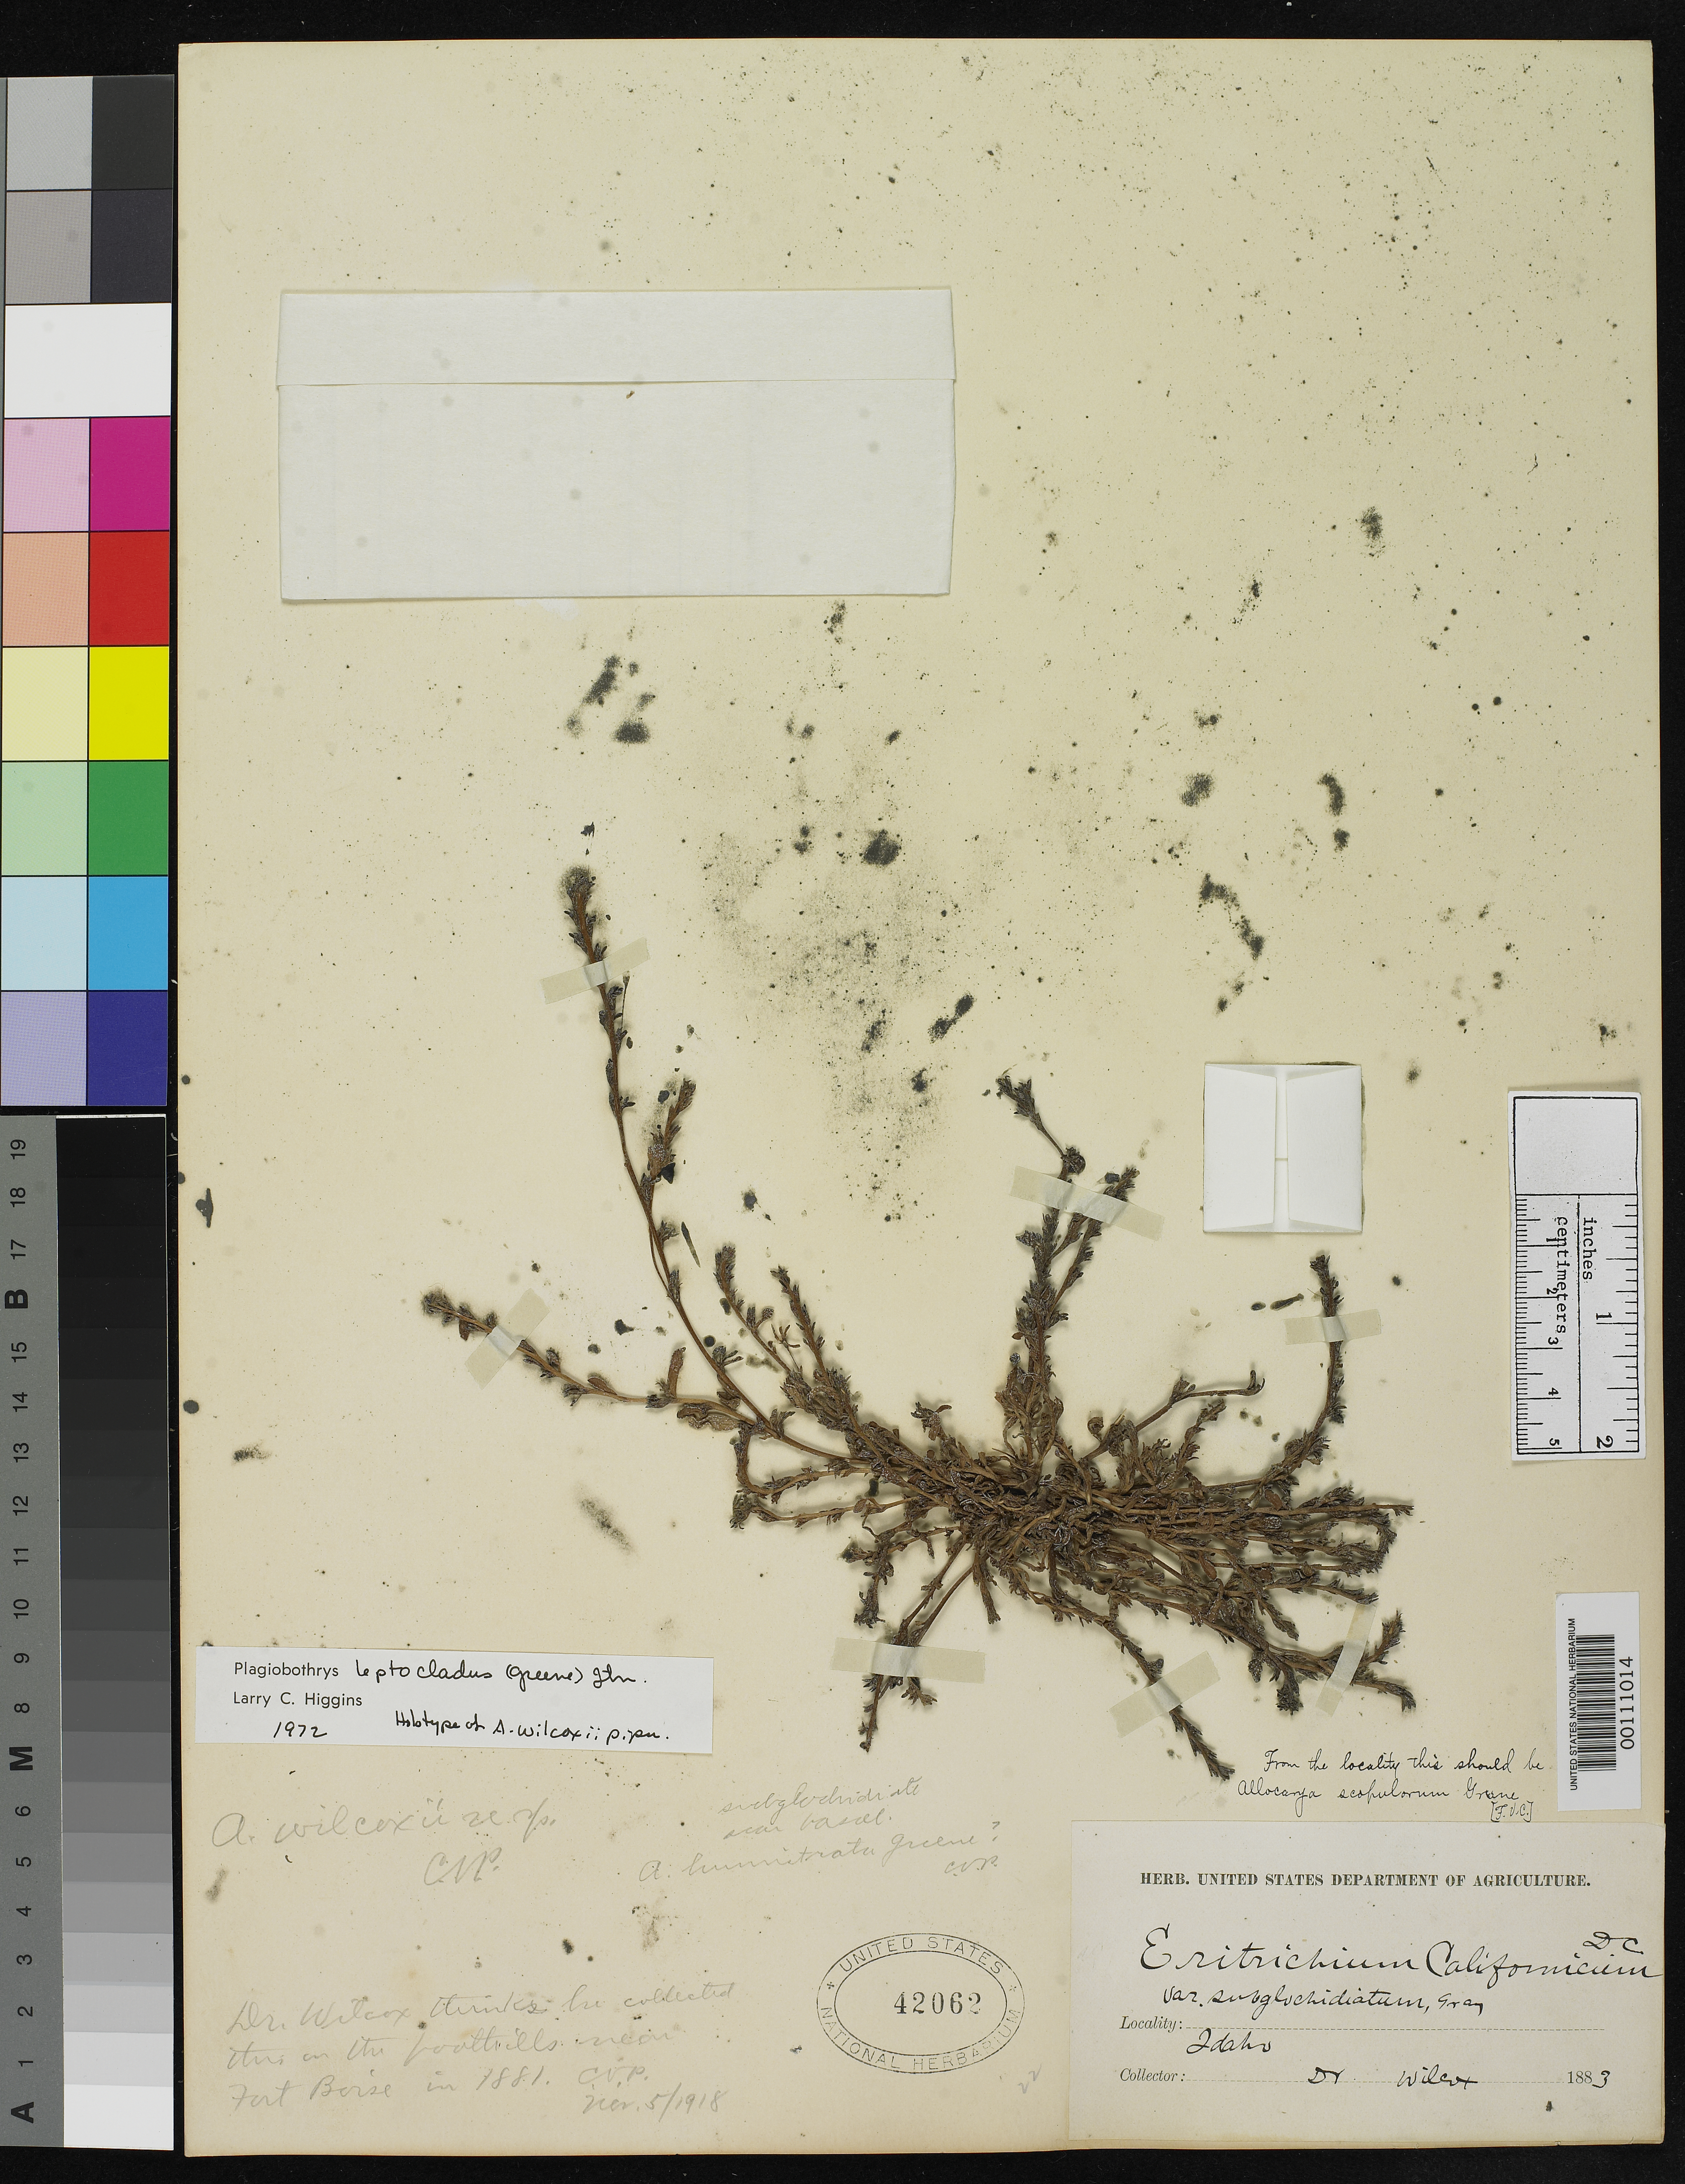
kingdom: Plantae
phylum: Tracheophyta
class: Magnoliopsida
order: Boraginales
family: Boraginaceae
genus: Allocarya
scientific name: Allocarya wilcoxii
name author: Piper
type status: Holotype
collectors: T. E. Wilcox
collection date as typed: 1883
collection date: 1883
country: United States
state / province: Idaho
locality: Fort Boise.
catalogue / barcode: US 42062